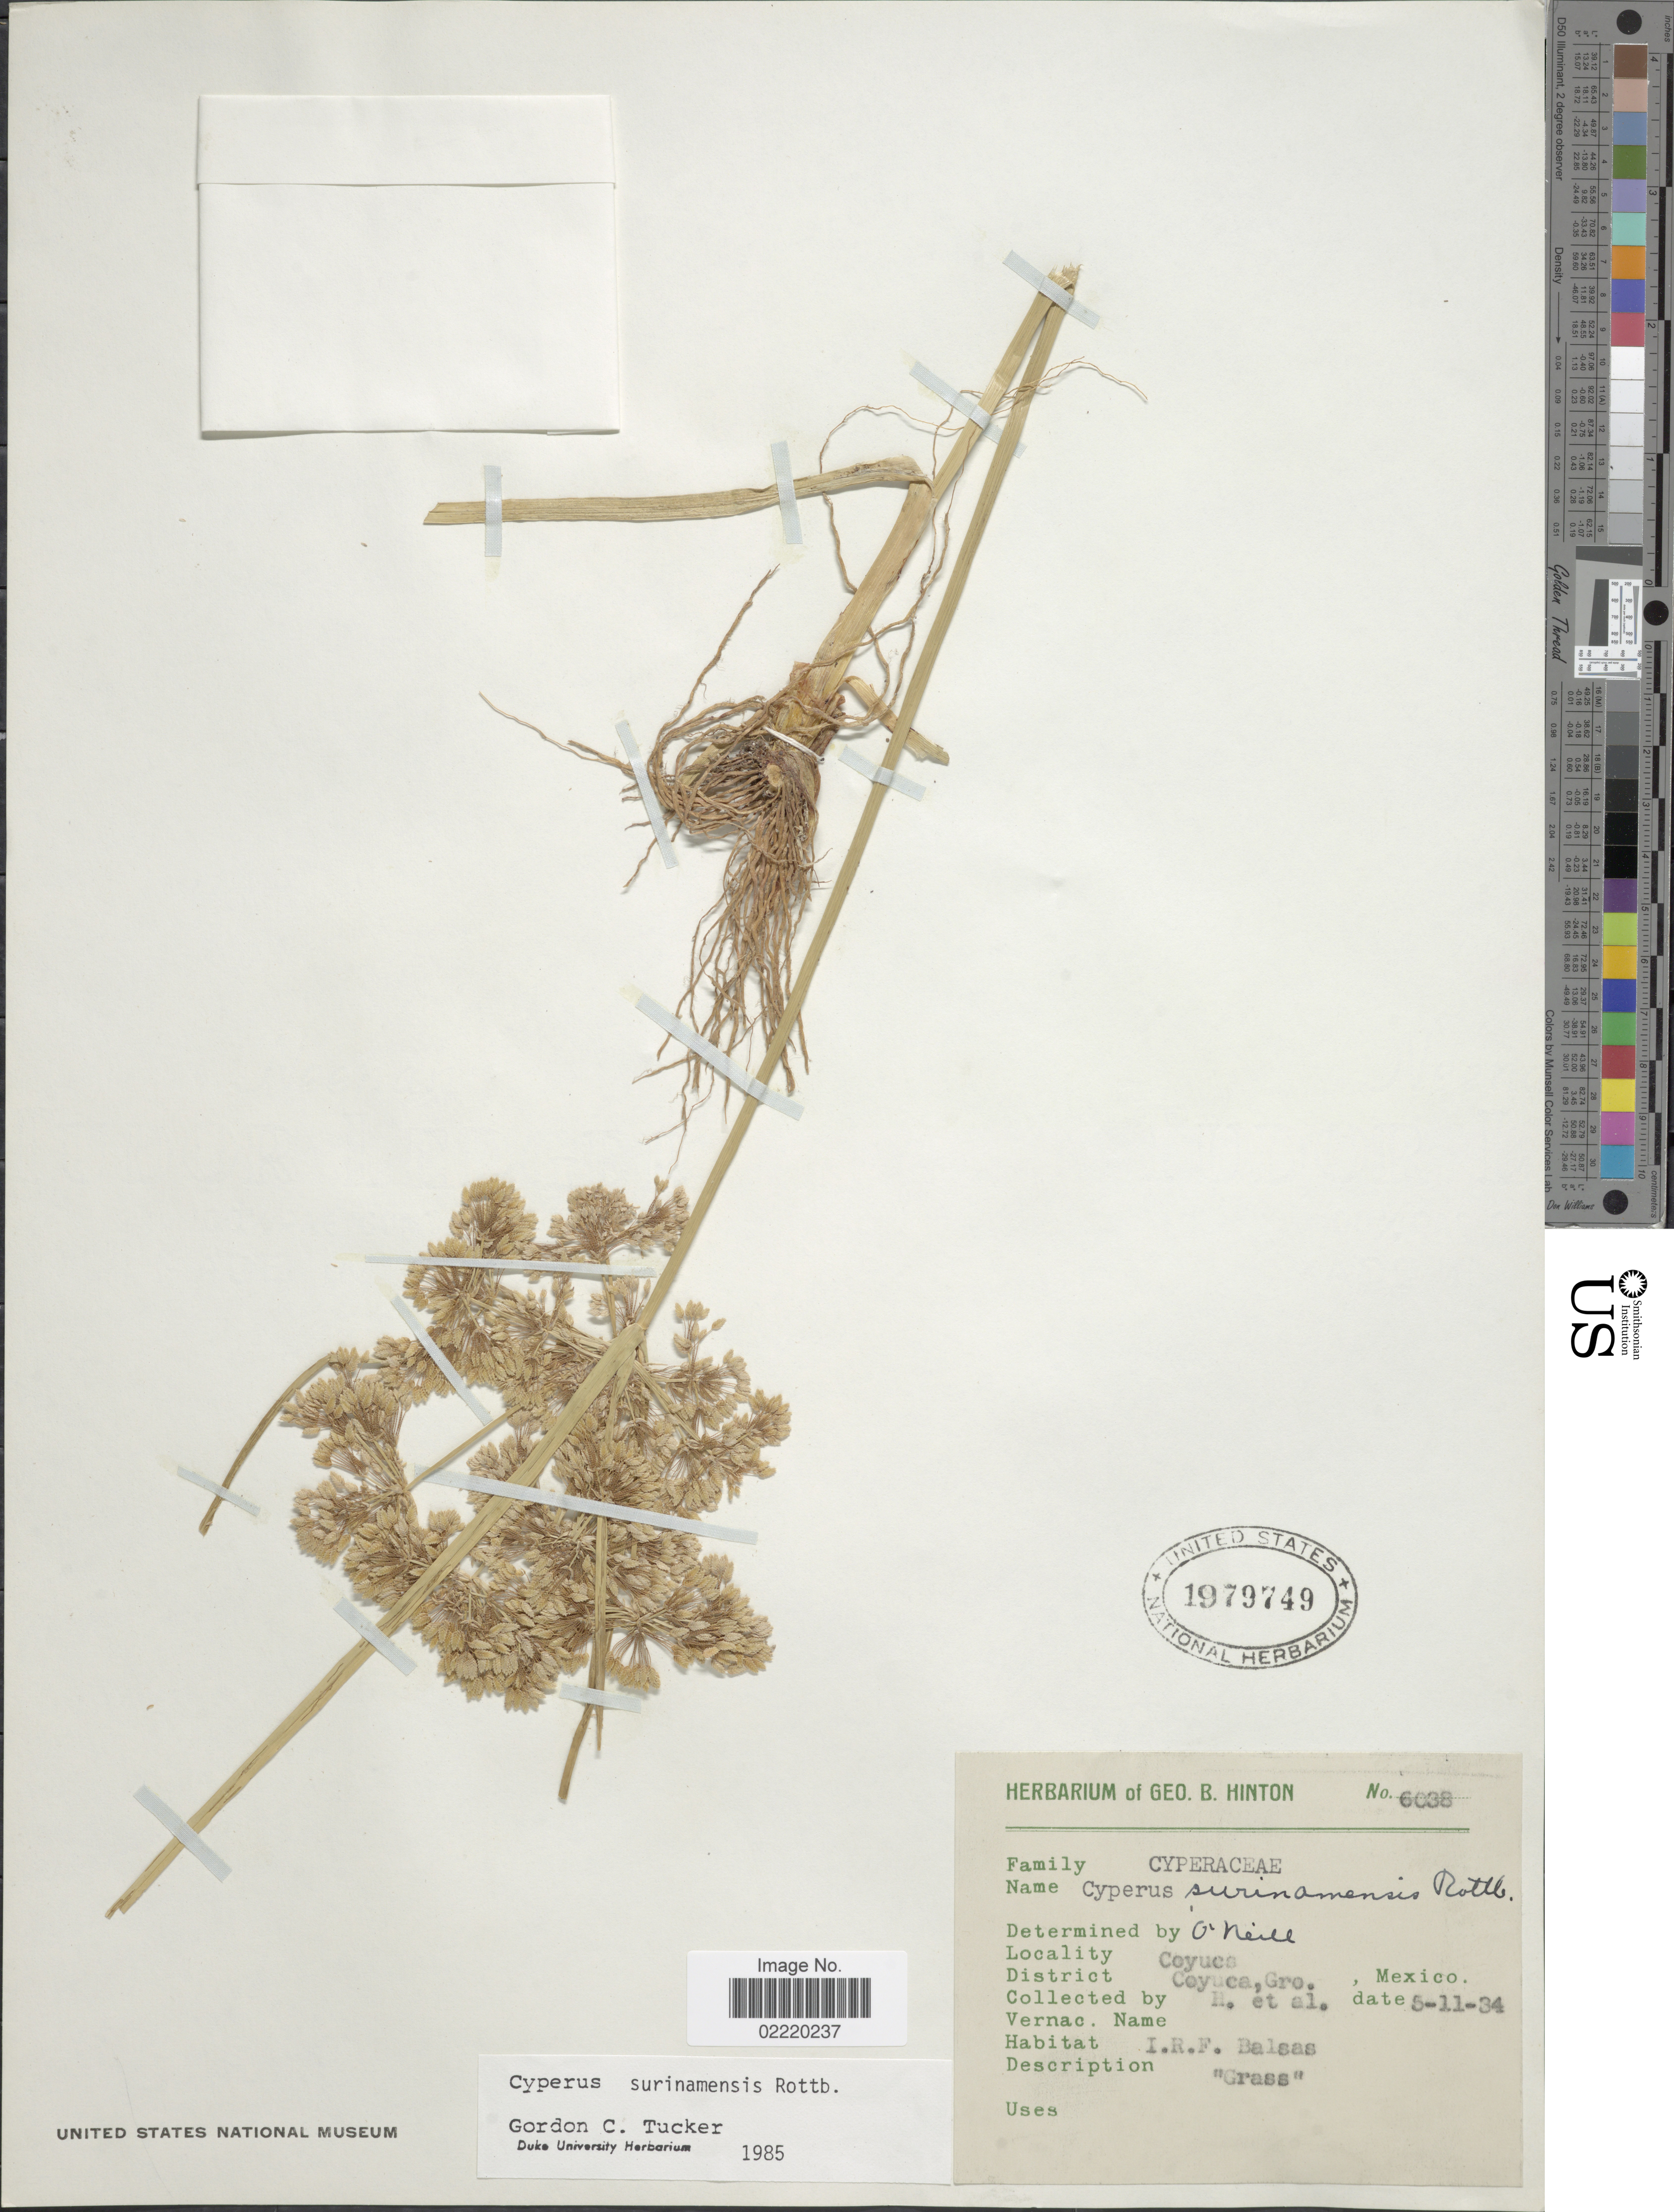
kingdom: Plantae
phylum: Tracheophyta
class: Liliopsida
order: Poales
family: Cyperaceae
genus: Cyperus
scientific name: Cyperus surinamensis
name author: Rottb.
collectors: G. B. Hinton & et al.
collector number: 6038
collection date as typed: Transcribed d/m/y: 11/5/34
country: Mexico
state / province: Guerrero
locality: Coyuca, District Coyuca, Gro.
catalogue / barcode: US 1979749